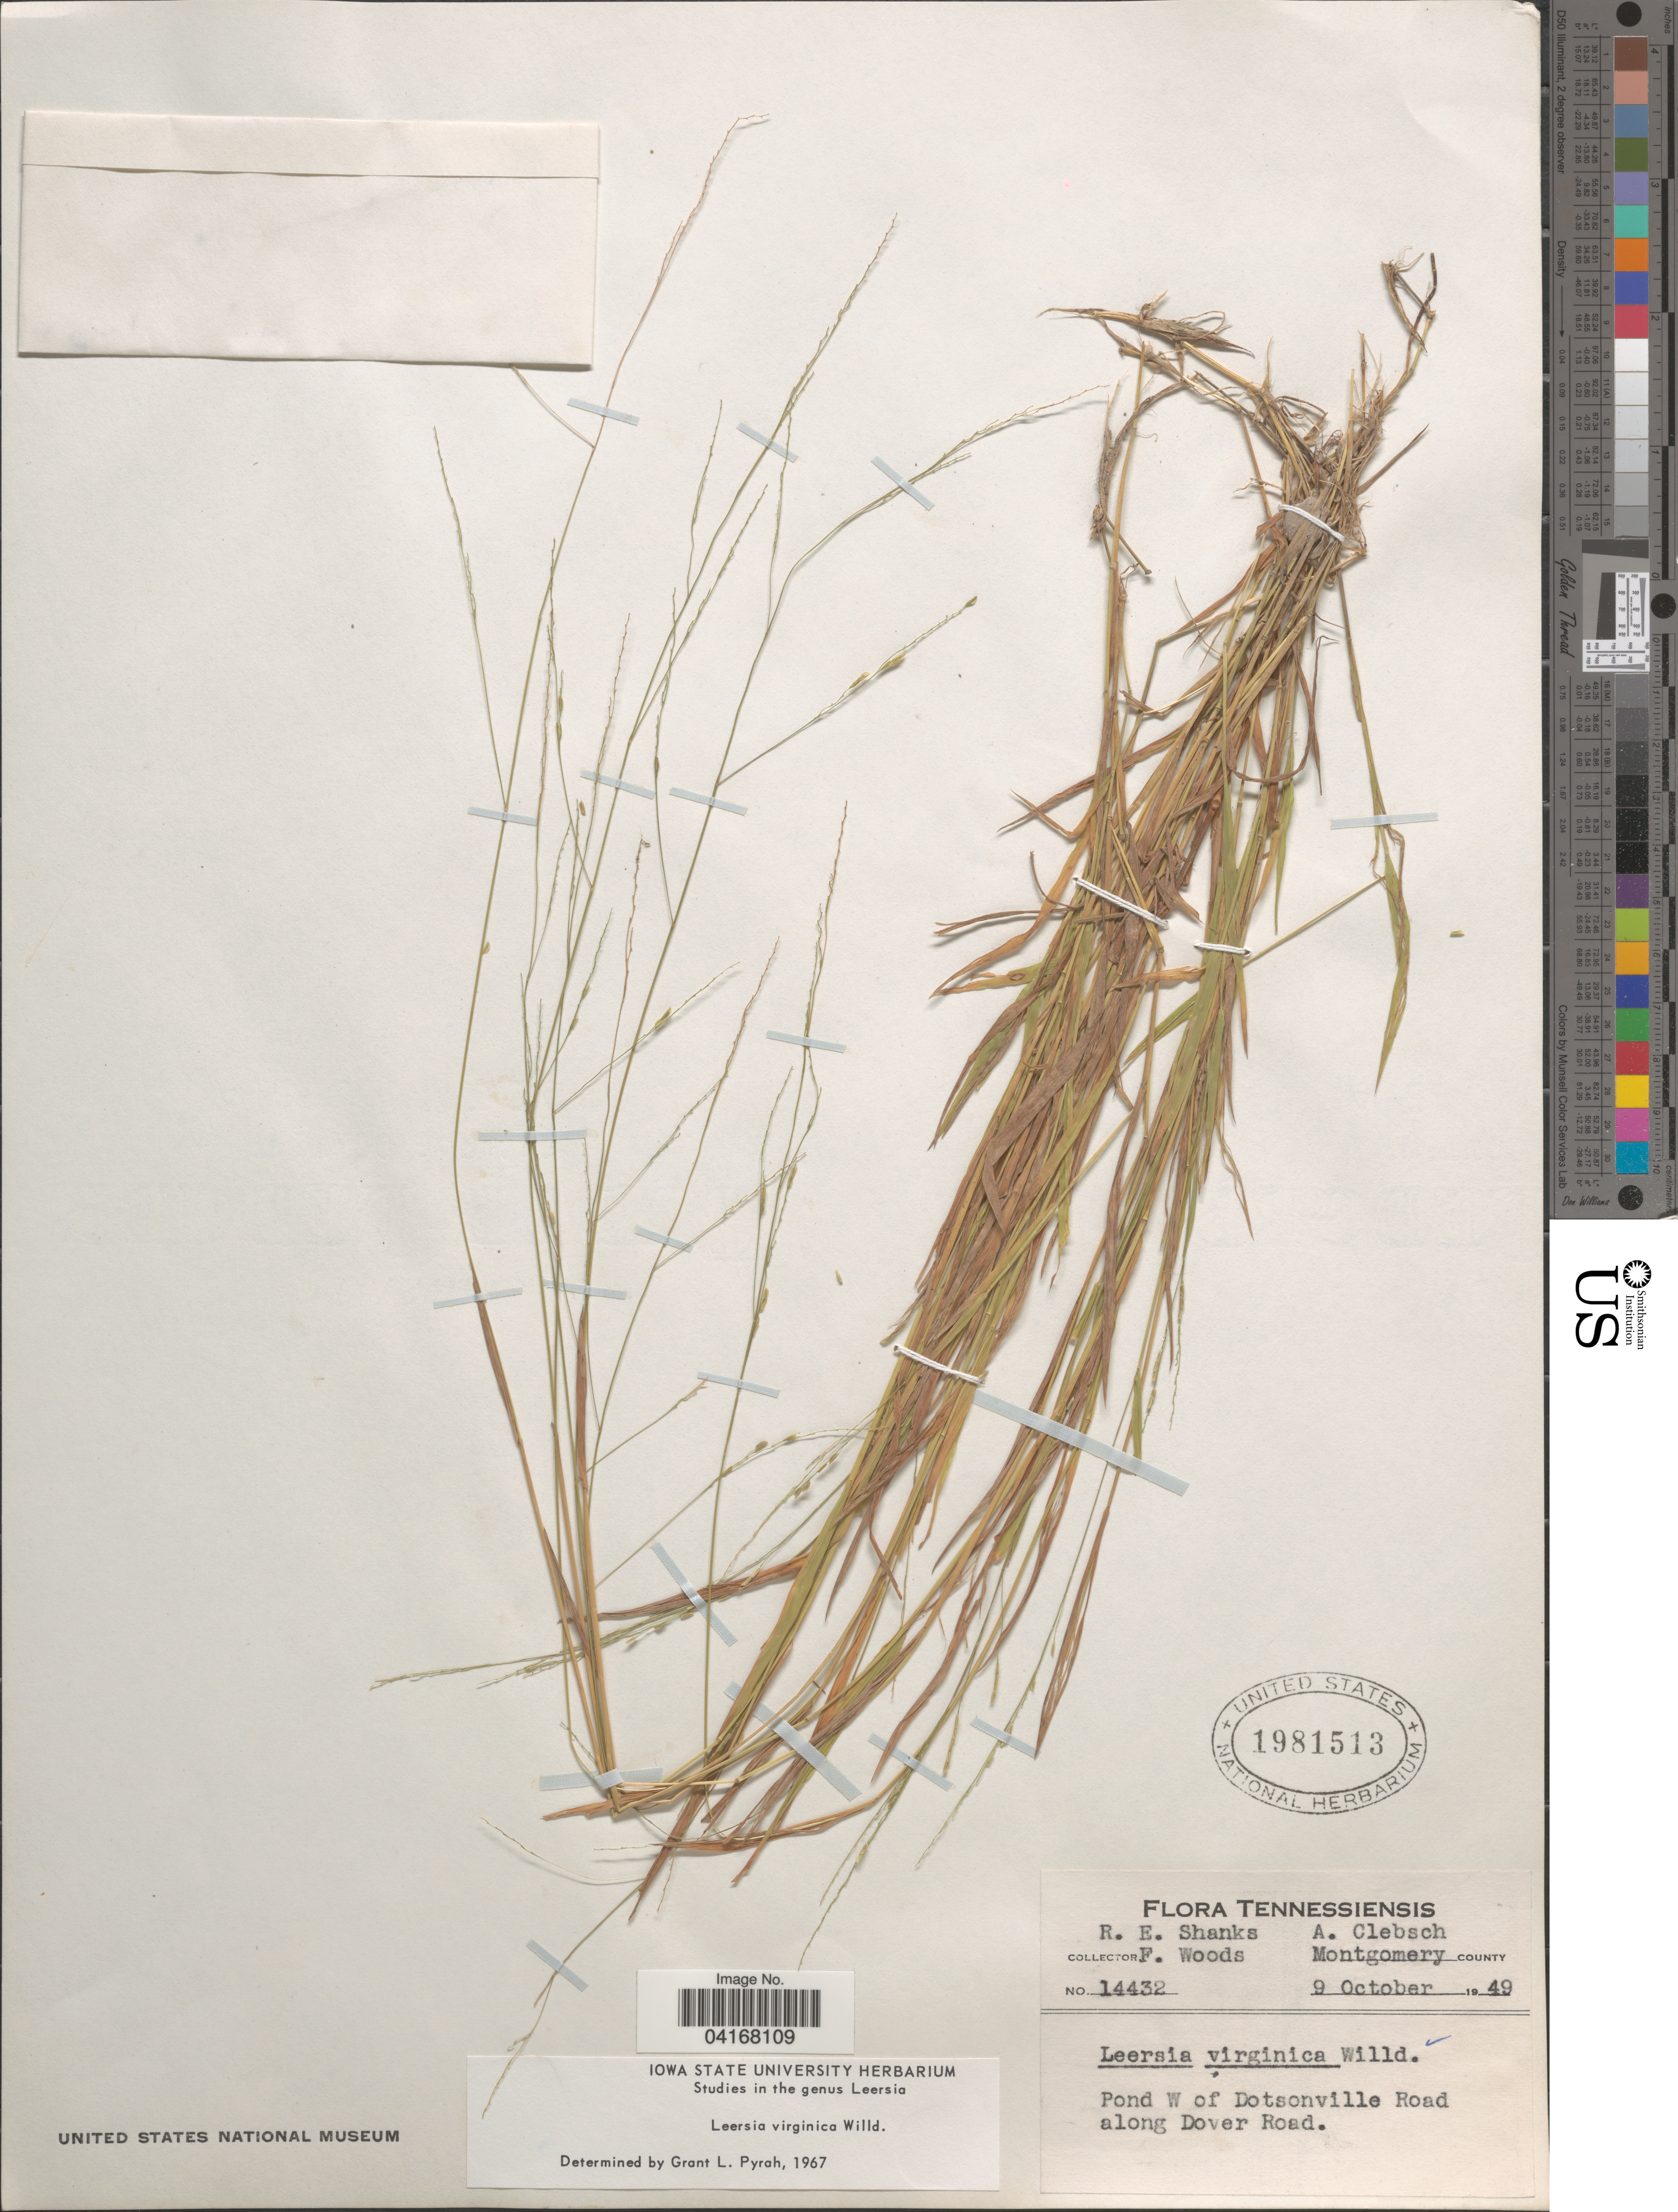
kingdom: Plantae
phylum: Tracheophyta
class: Liliopsida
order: Poales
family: Poaceae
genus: Leersia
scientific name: Leersia virginica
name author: Willd.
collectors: R. Shanks, F. Woods & A. Clebsch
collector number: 14432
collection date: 1949-10-09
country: United States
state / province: Tennessee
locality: Montgomery County. Pond W of Dotsonville Road along Dover Road.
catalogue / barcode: US 1981513